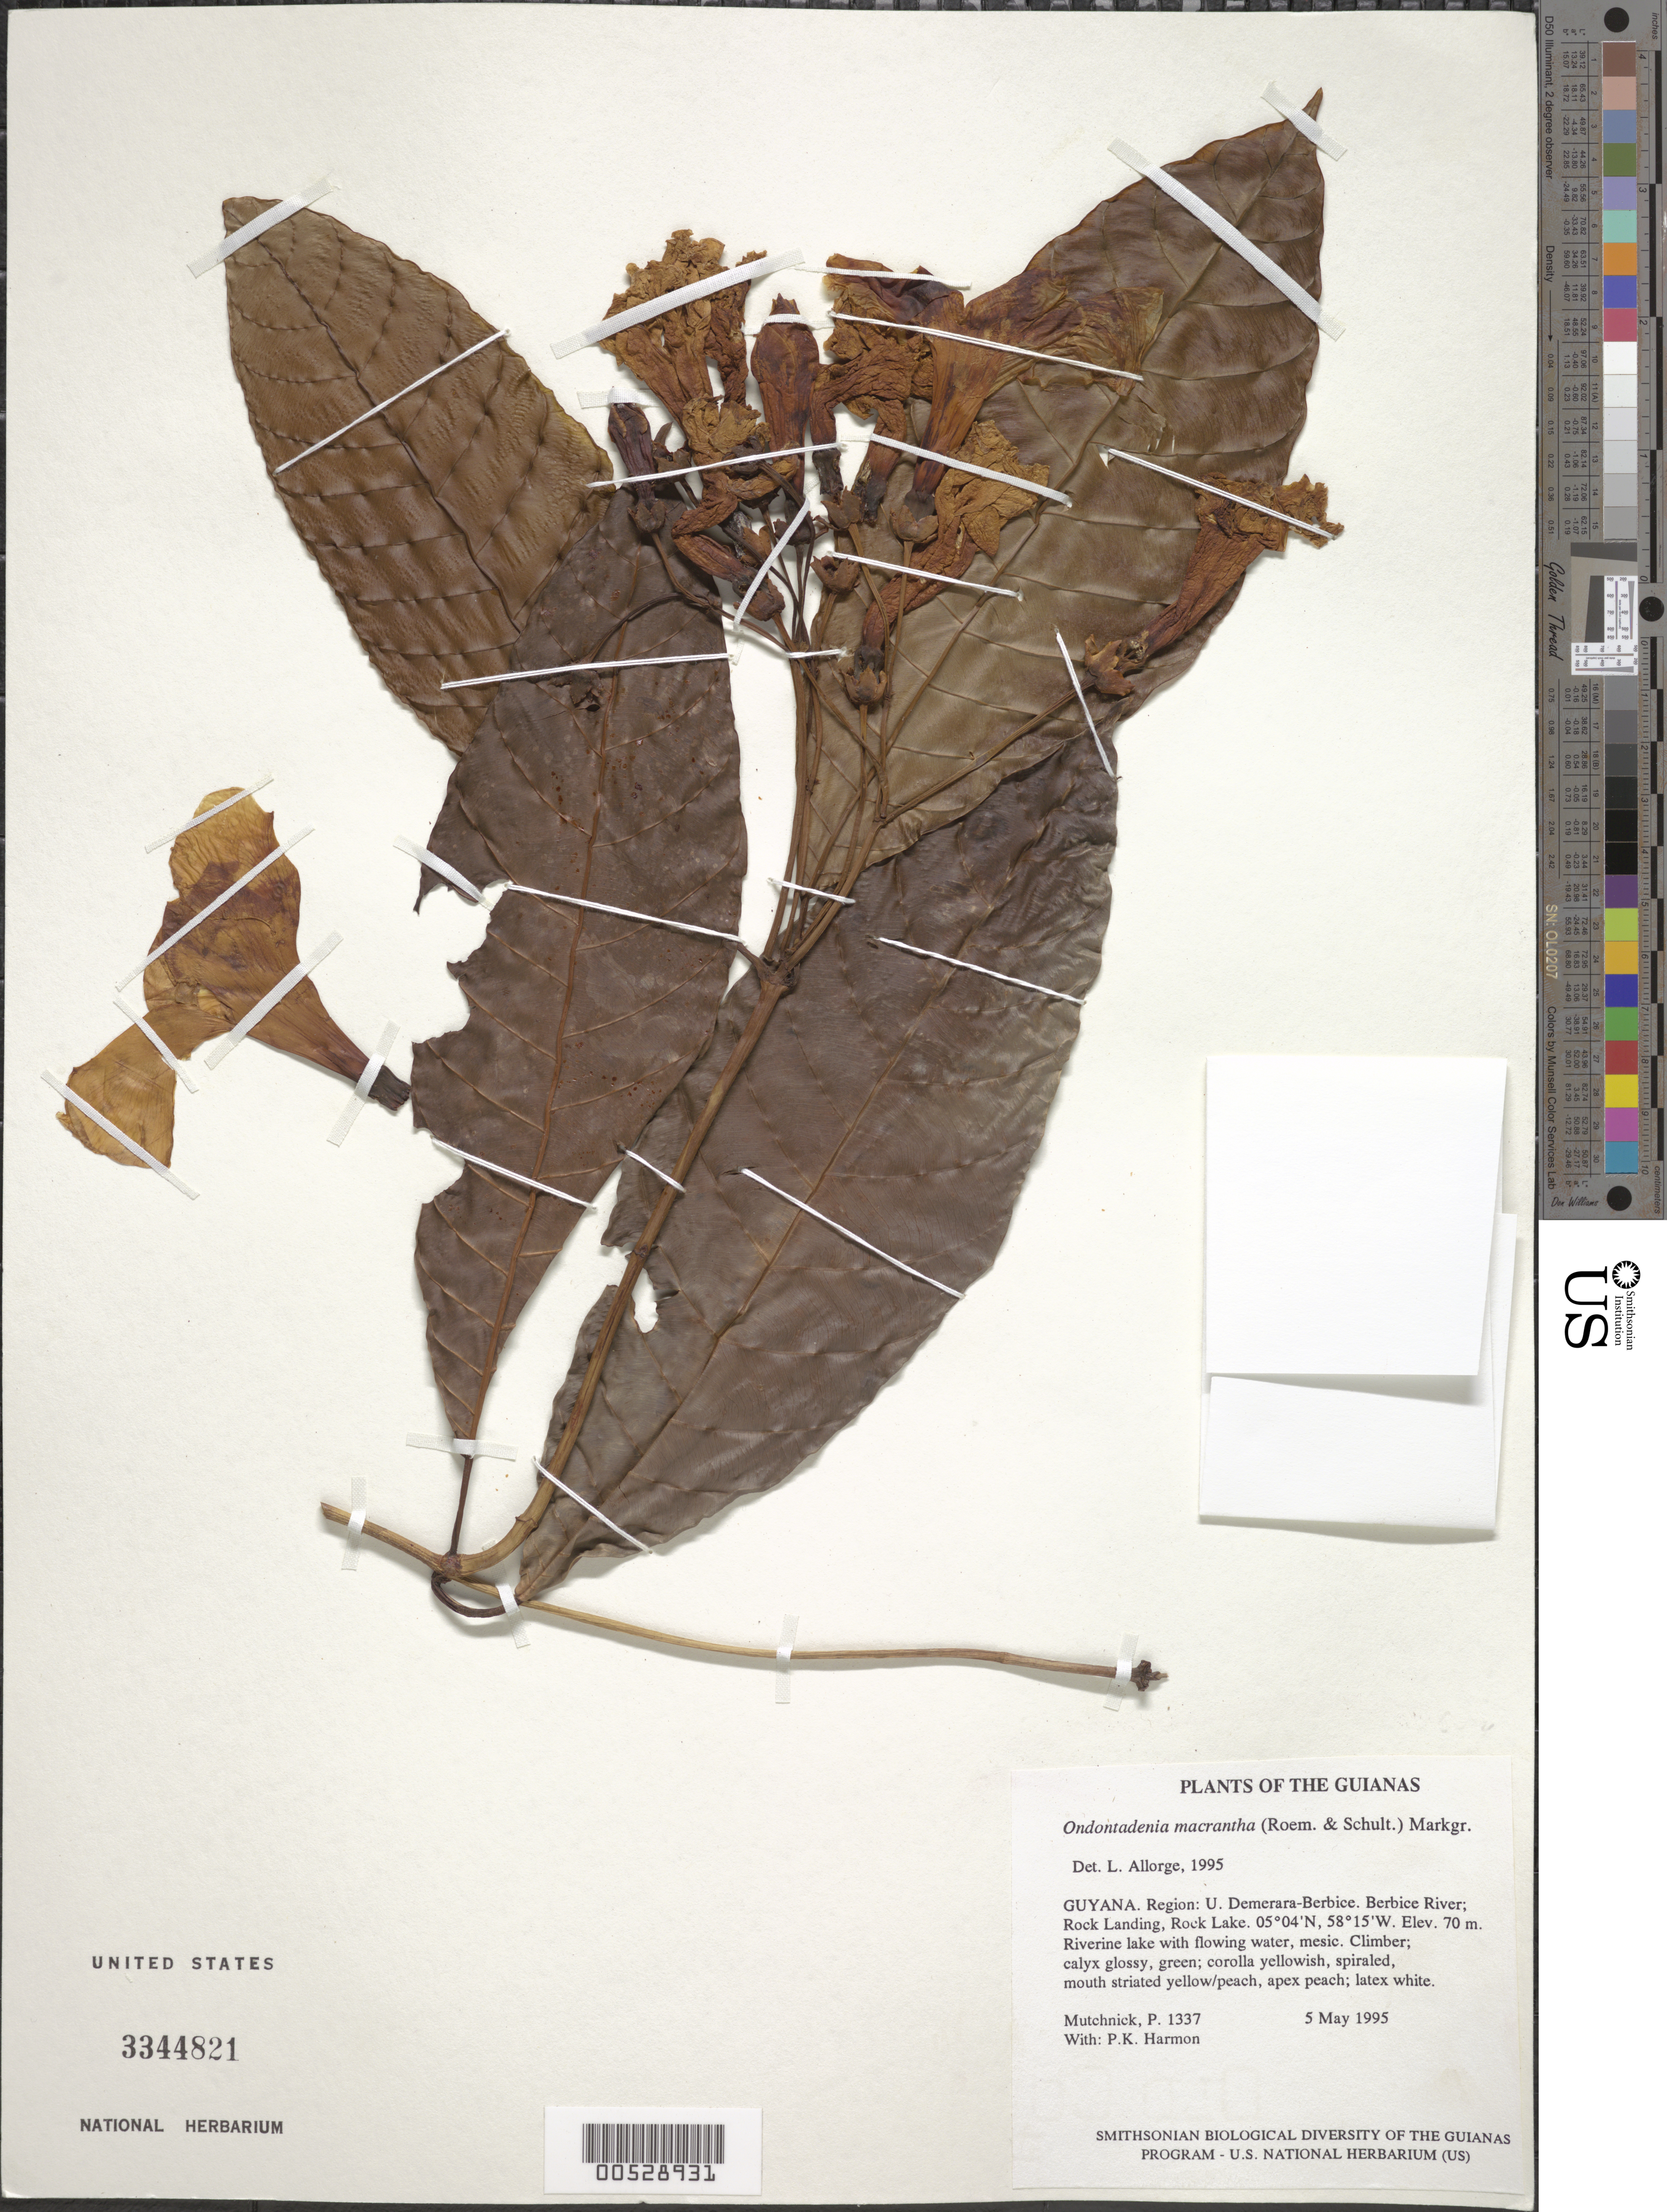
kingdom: Plantae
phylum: Tracheophyta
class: Magnoliopsida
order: Gentianales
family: Apocynaceae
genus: Odontadenia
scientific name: Odontadenia macrantha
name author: (Roem. & Schult.) Markgr.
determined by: Allorge, L.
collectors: P. Mutchnick & P. Harmon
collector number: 1337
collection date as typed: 5 May 1995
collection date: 1995-05-05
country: Guyana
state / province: U. Demerara-Berbice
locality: Berbice River; Rock Landing, Rock Lake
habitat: Riverine lake with flowing water, mesic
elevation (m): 70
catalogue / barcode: US 3344821